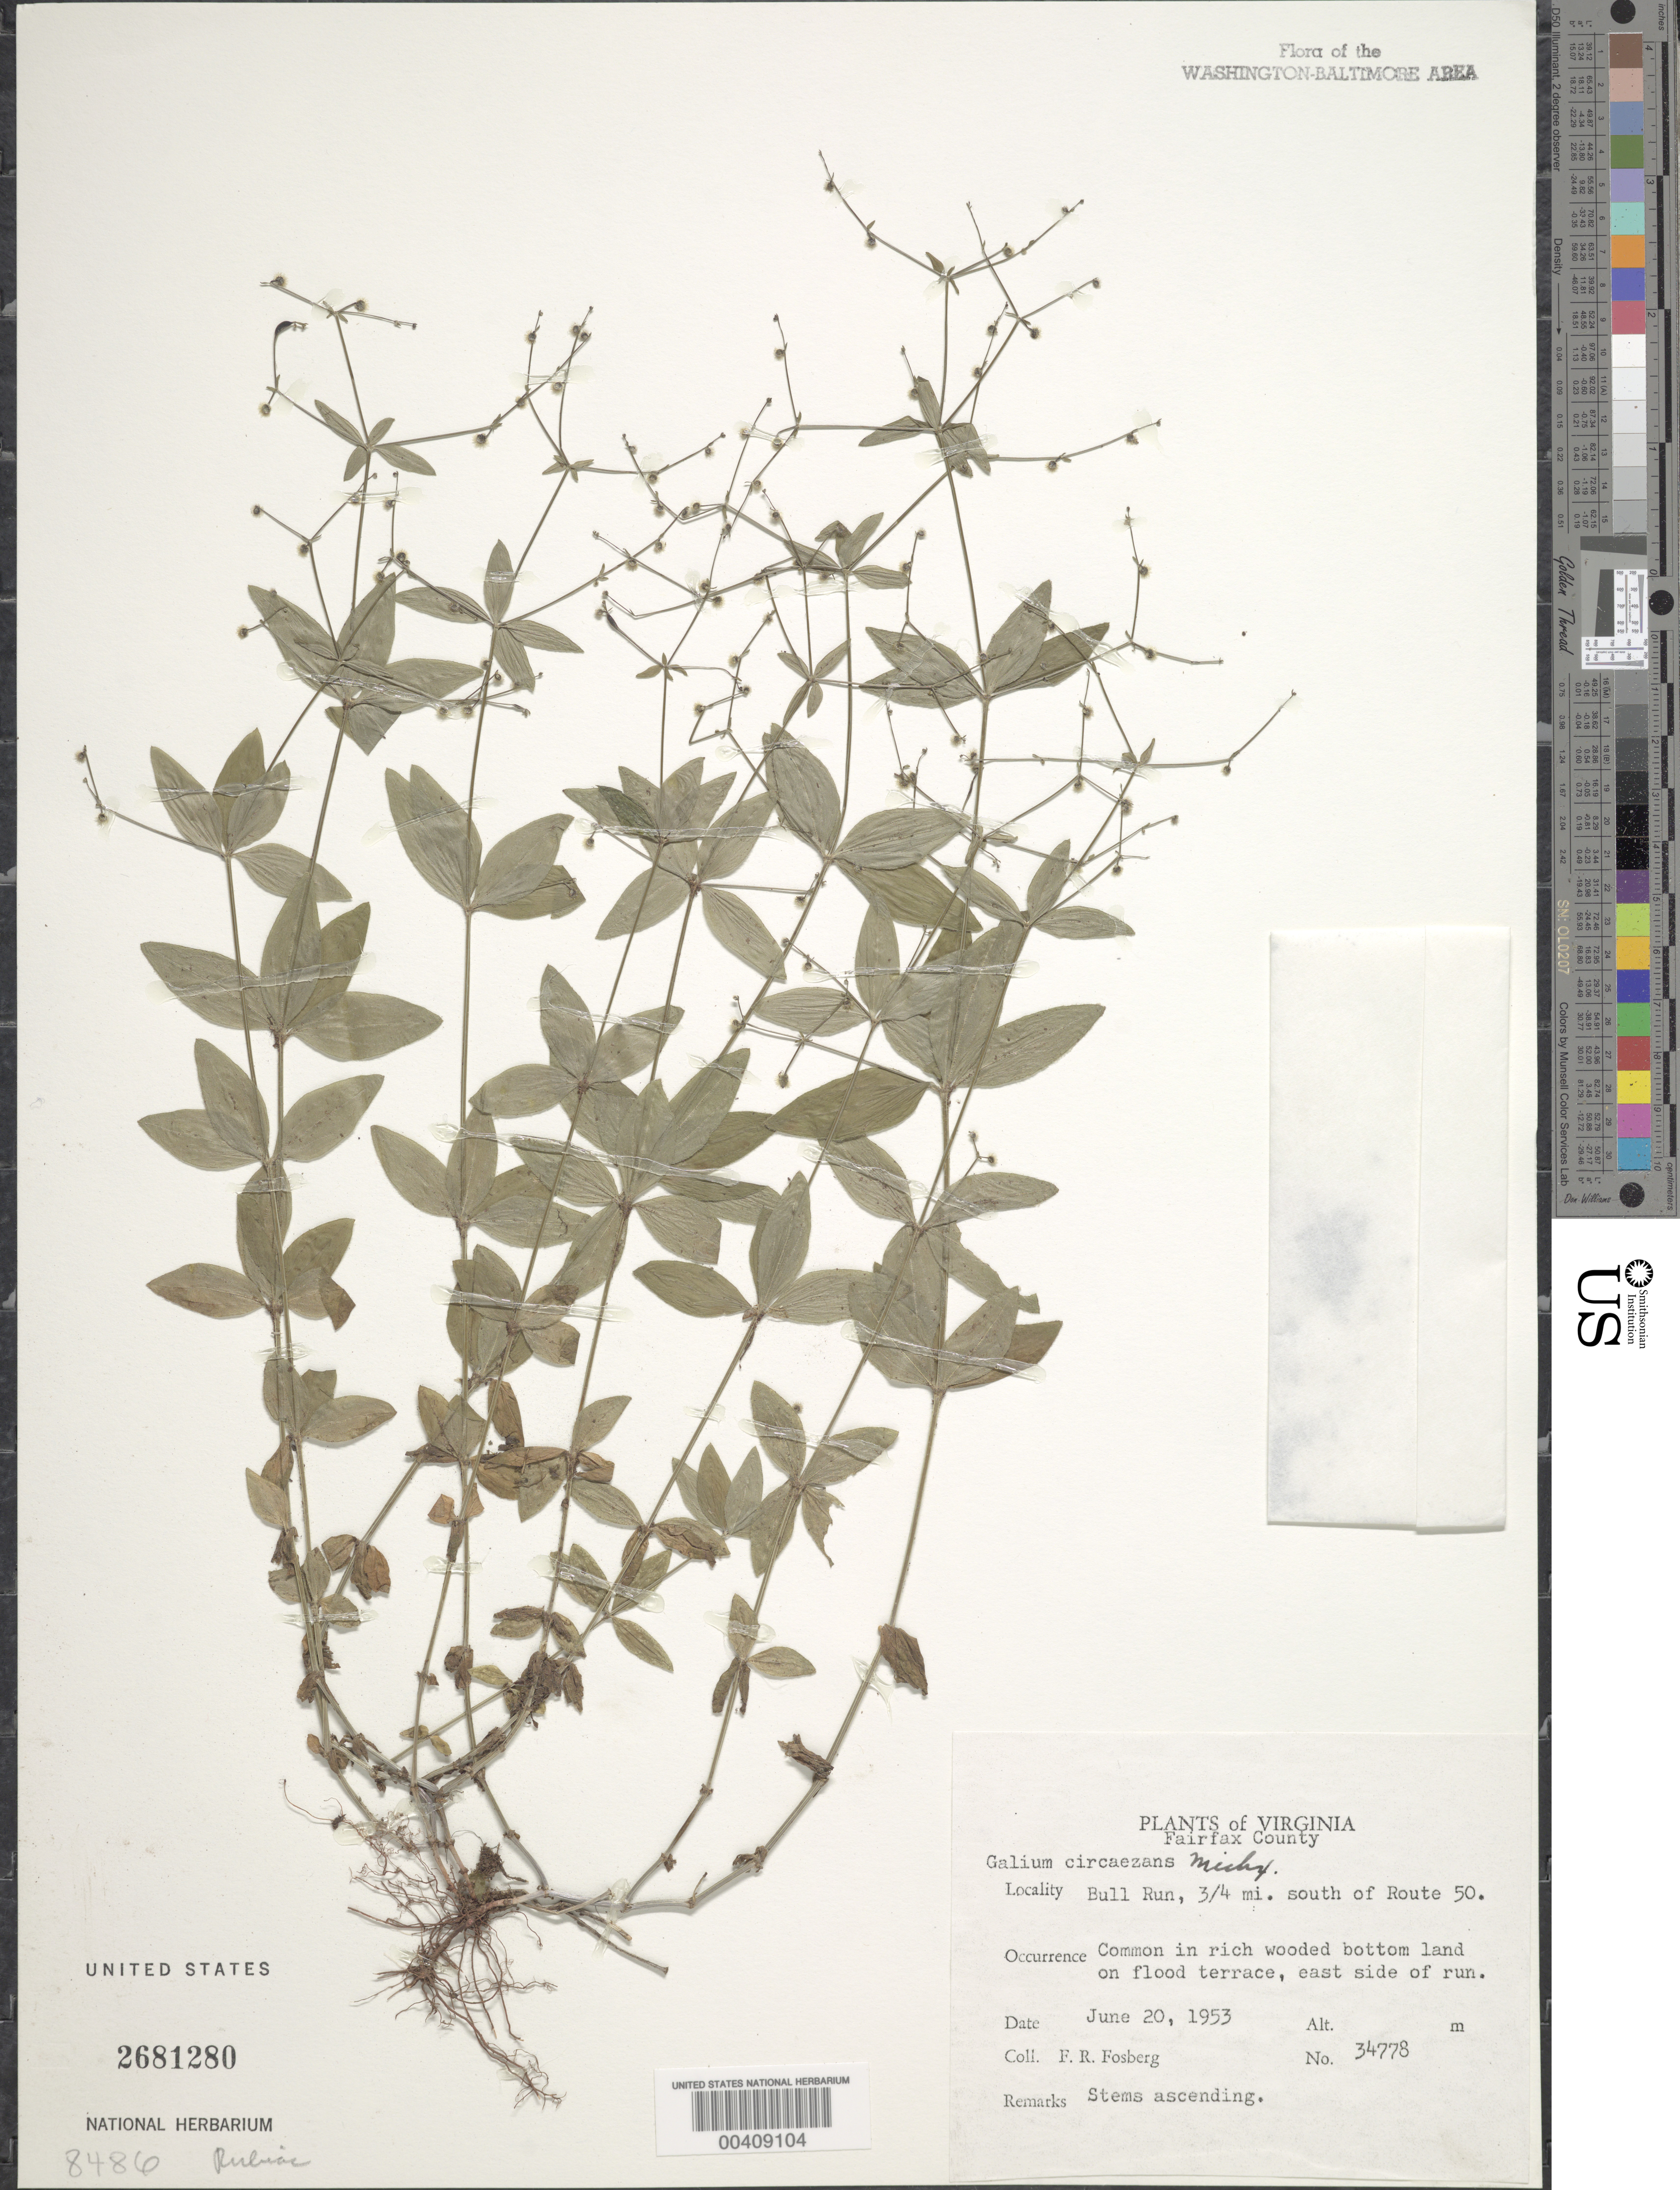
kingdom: Plantae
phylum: Tracheophyta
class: Magnoliopsida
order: Gentianales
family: Rubiaceae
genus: Galium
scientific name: Galium circaezans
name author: Michx.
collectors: F. R. Fosberg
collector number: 34778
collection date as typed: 20 Jun 1953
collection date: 1953-06-20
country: United States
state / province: Virginia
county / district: Fairfax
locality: Bull Run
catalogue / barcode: US 2681280